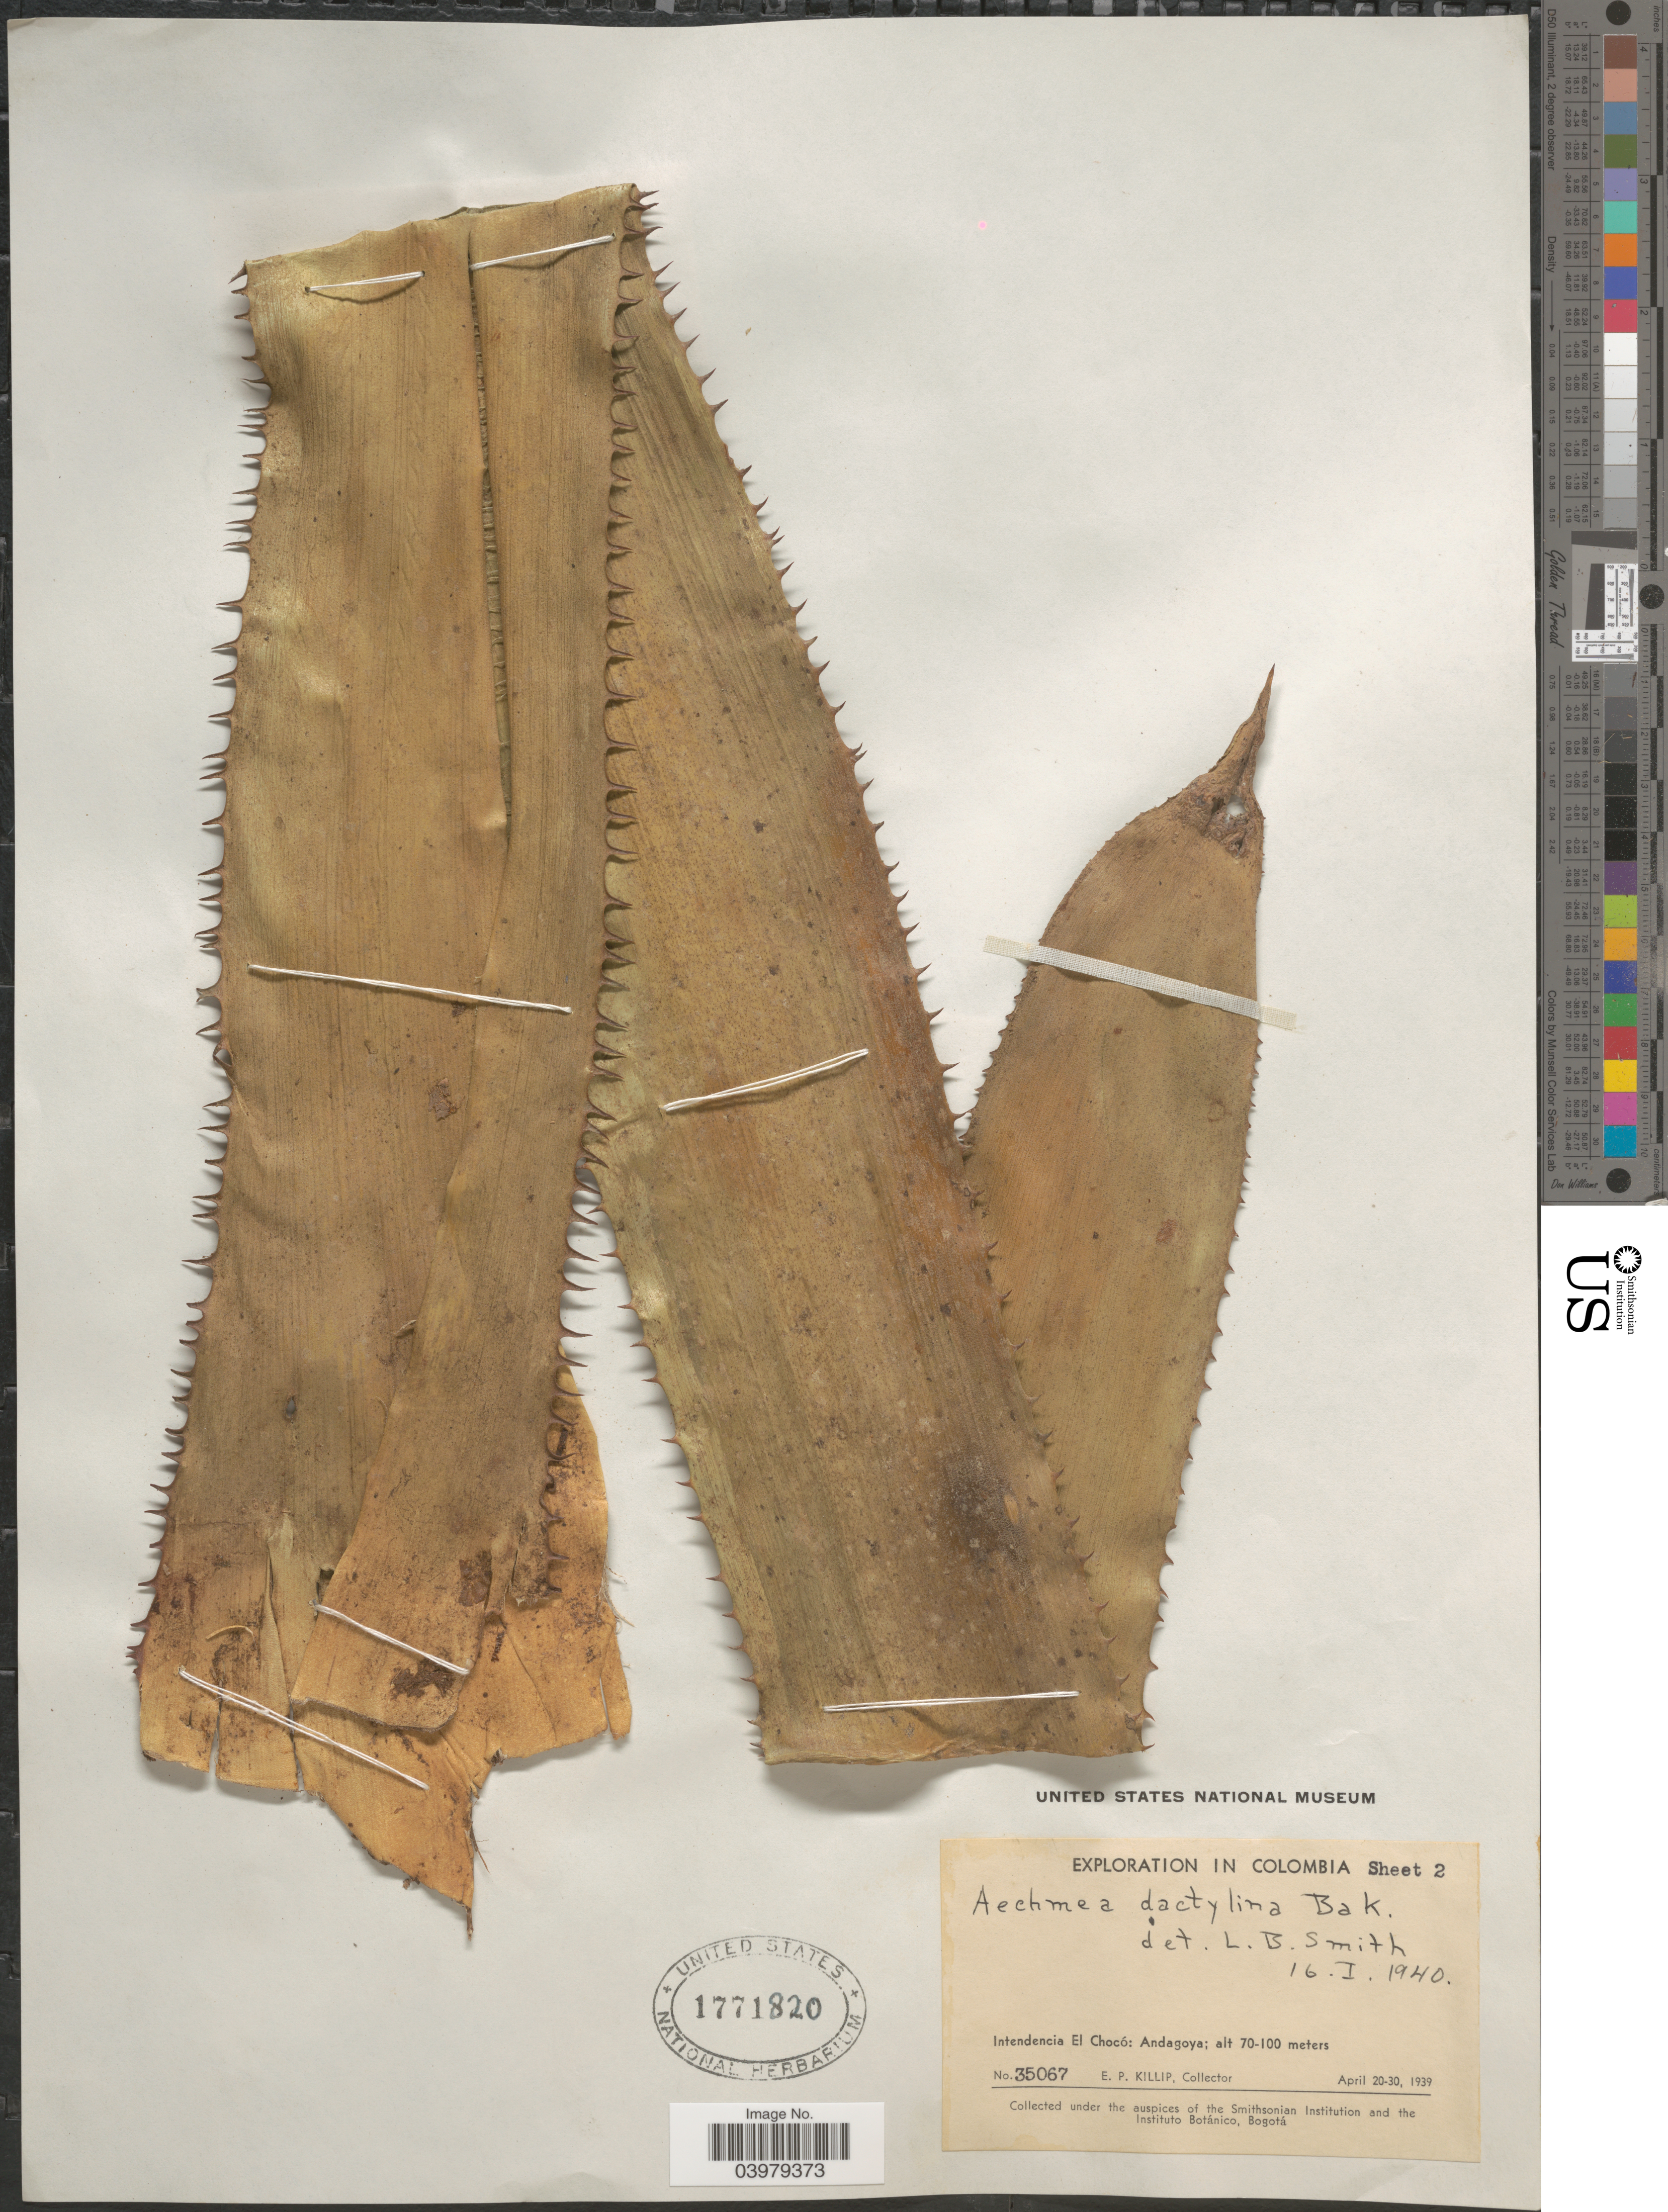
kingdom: Plantae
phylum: Tracheophyta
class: Liliopsida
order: Poales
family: Bromeliaceae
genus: Aechmea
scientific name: Aechmea dactylina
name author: Baker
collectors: E. P. Killip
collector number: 35067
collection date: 1939-04-20/1939-04-30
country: Colombia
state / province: Chocó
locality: Intendencia El Chocó: Andagoya.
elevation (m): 70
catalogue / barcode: US 1771820